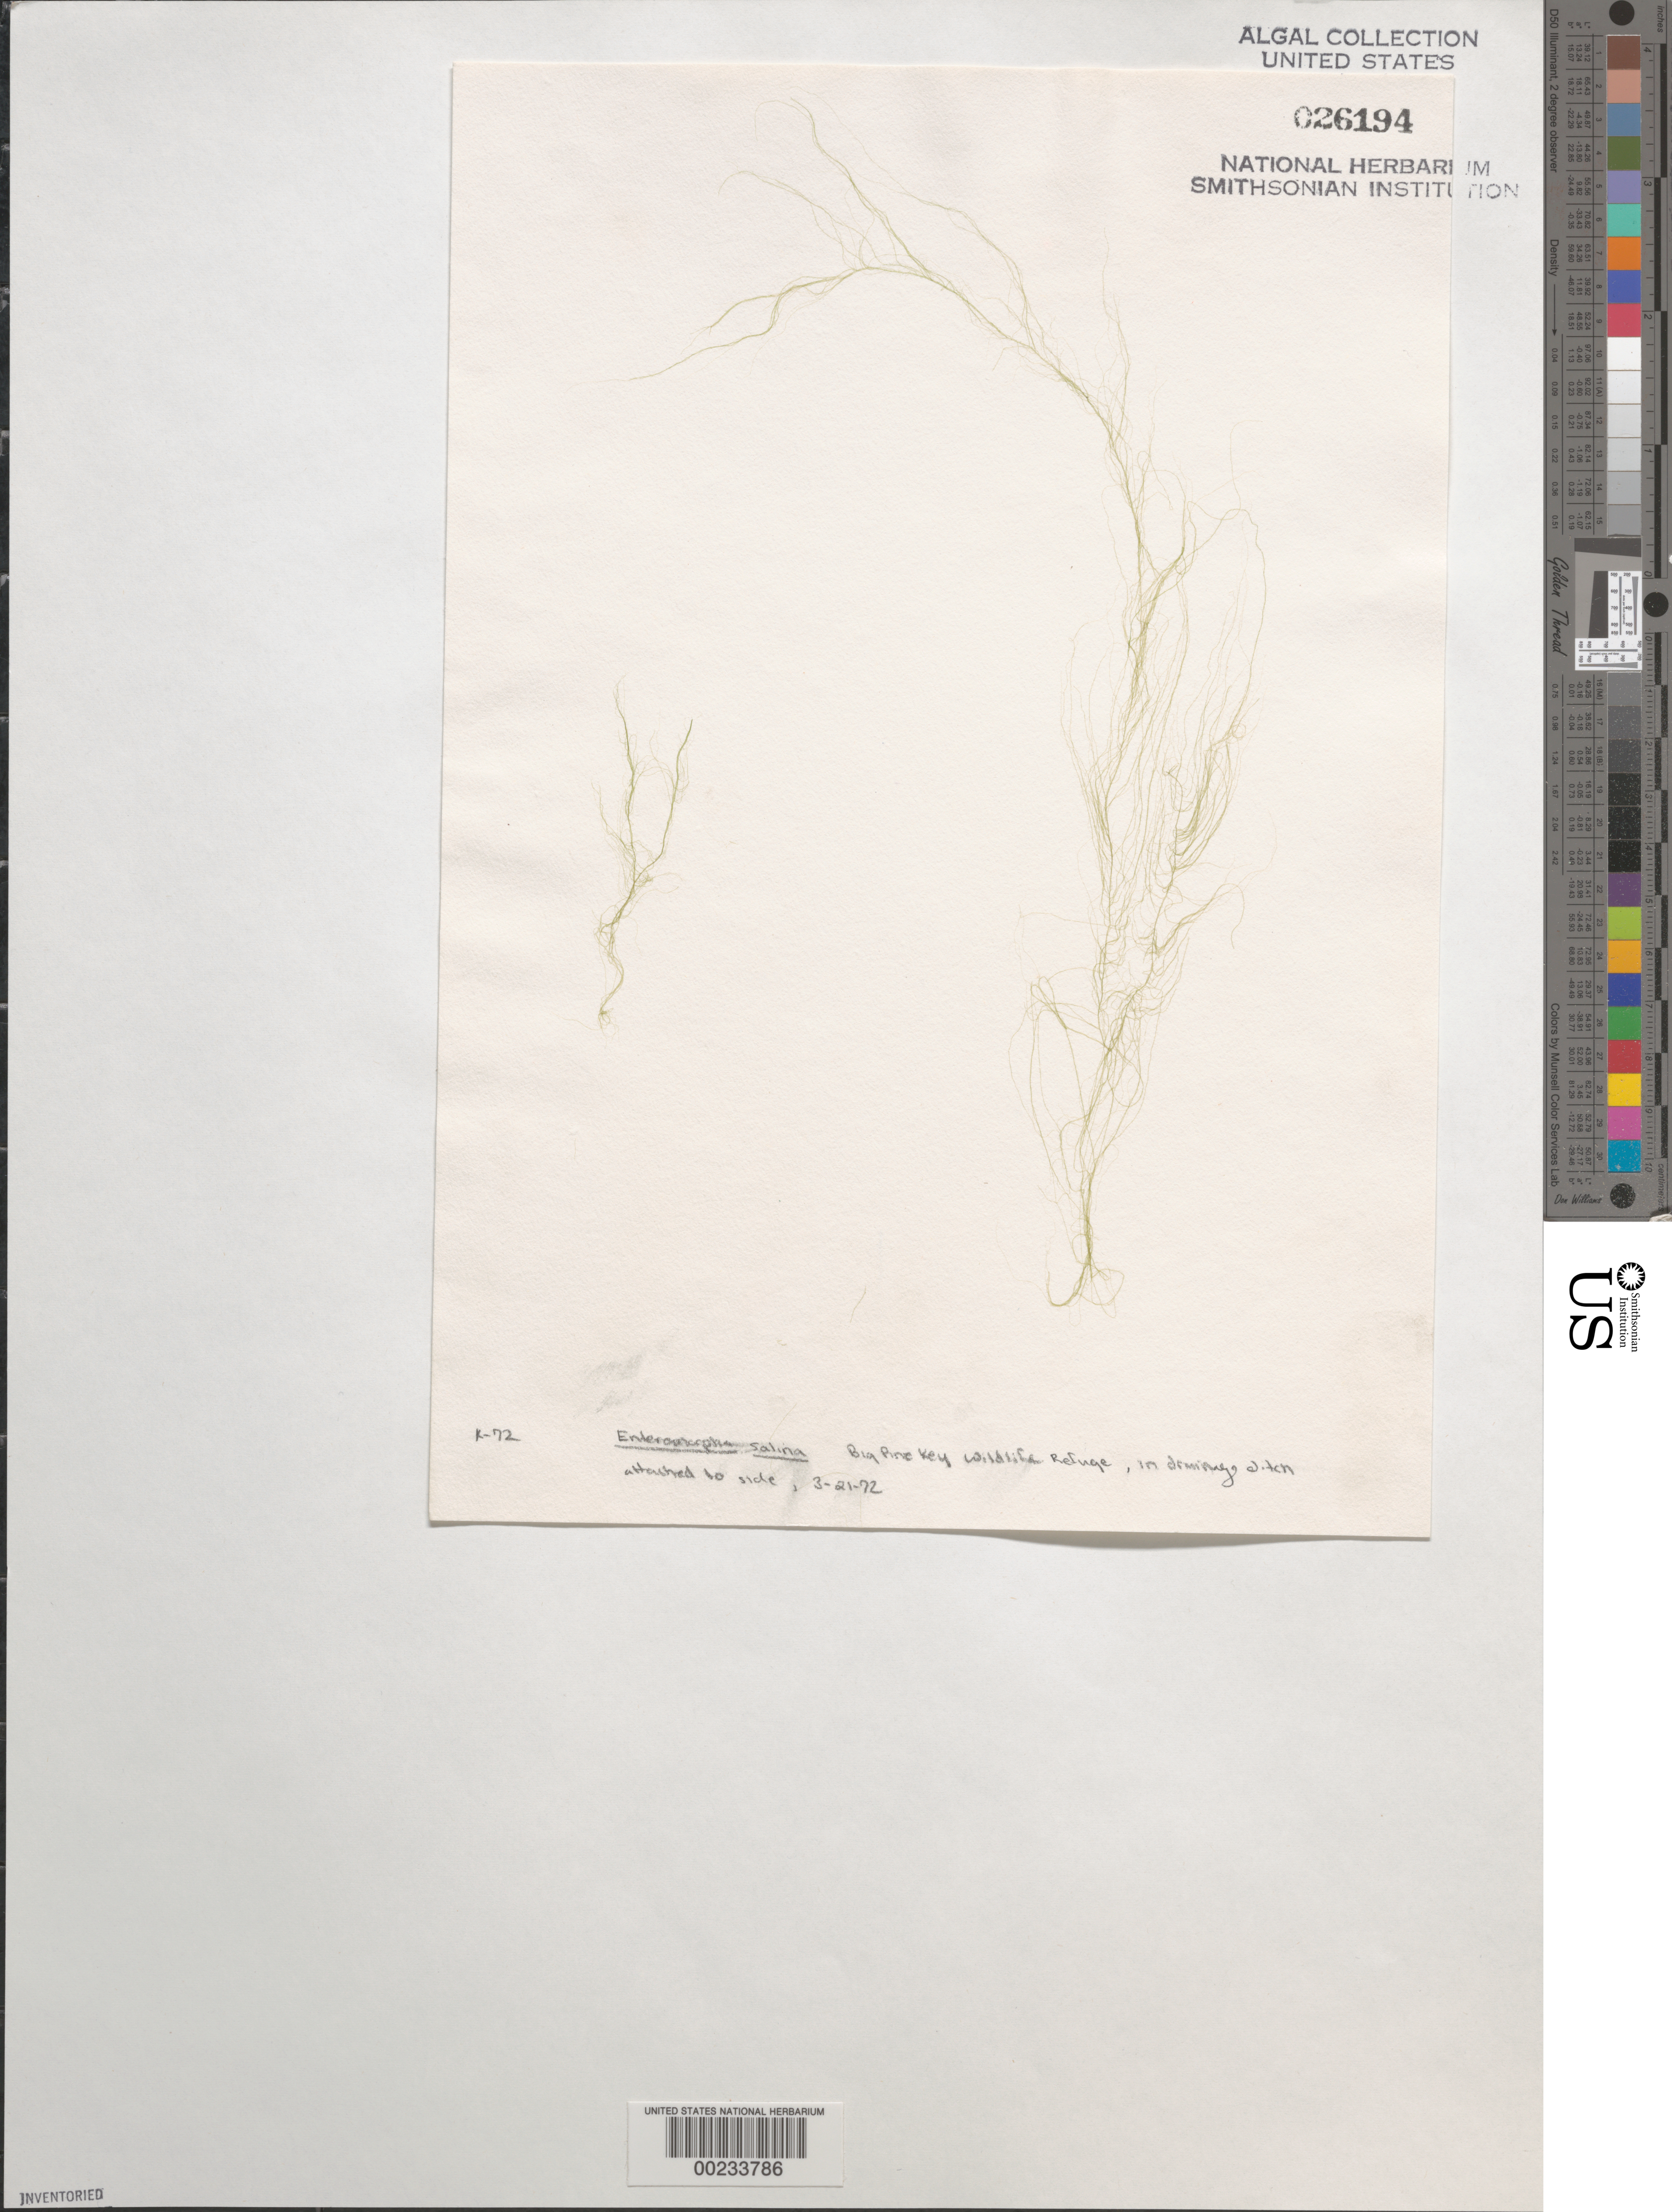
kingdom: Plantae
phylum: Chlorophyta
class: Ulvophyceae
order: Ulvales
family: Ulvaceae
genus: Ulva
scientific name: Ulva prolifera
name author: O.F. Müller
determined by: Algae name updating Project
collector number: K-72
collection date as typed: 21 Mar 1972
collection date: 1972-03-21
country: United States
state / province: Florida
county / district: Monroe County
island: Big Pine Key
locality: Big Pine Key Wildlife Refuge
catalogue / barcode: US 26194